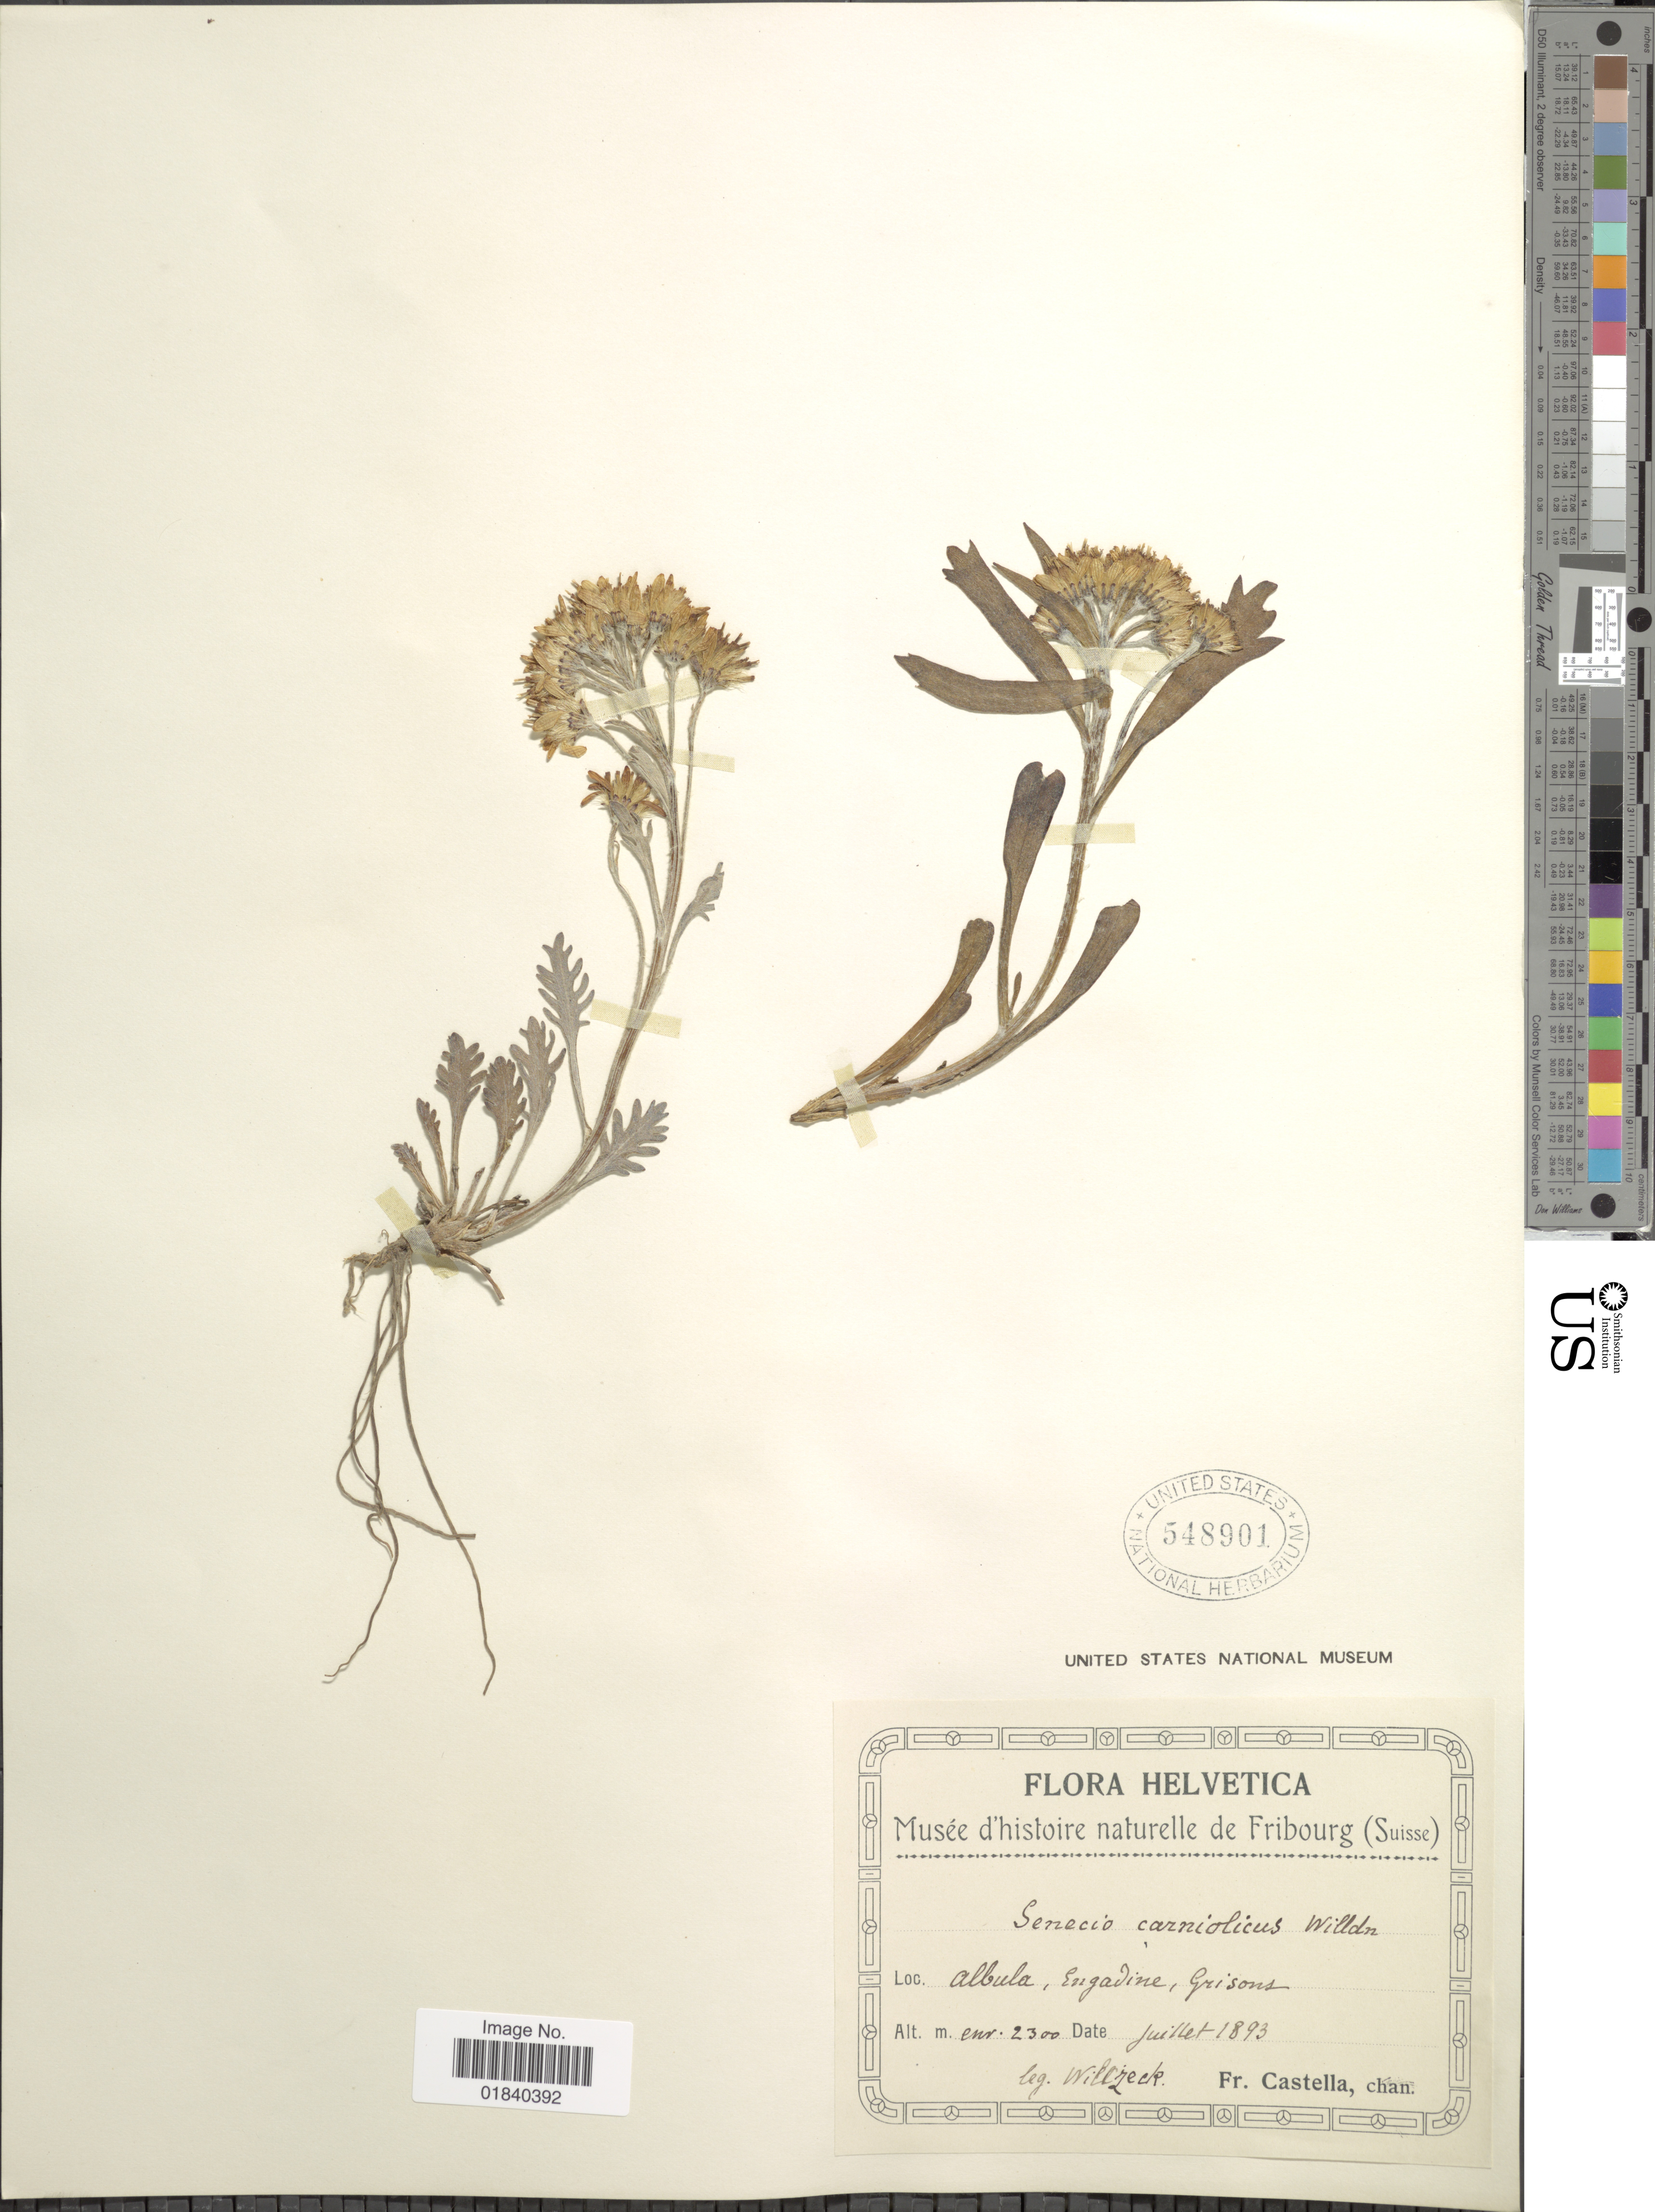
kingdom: Plantae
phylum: Tracheophyta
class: Magnoliopsida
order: Asterales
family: Asteraceae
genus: Jacobaea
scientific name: Jacobaea incana subsp. carniolica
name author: (Willd.) B. Nord. & Greuter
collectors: Wilczek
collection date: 1893-07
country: Switzerland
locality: Helvetica. Albula, Engadine , Grisone.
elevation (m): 2300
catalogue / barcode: US 548901